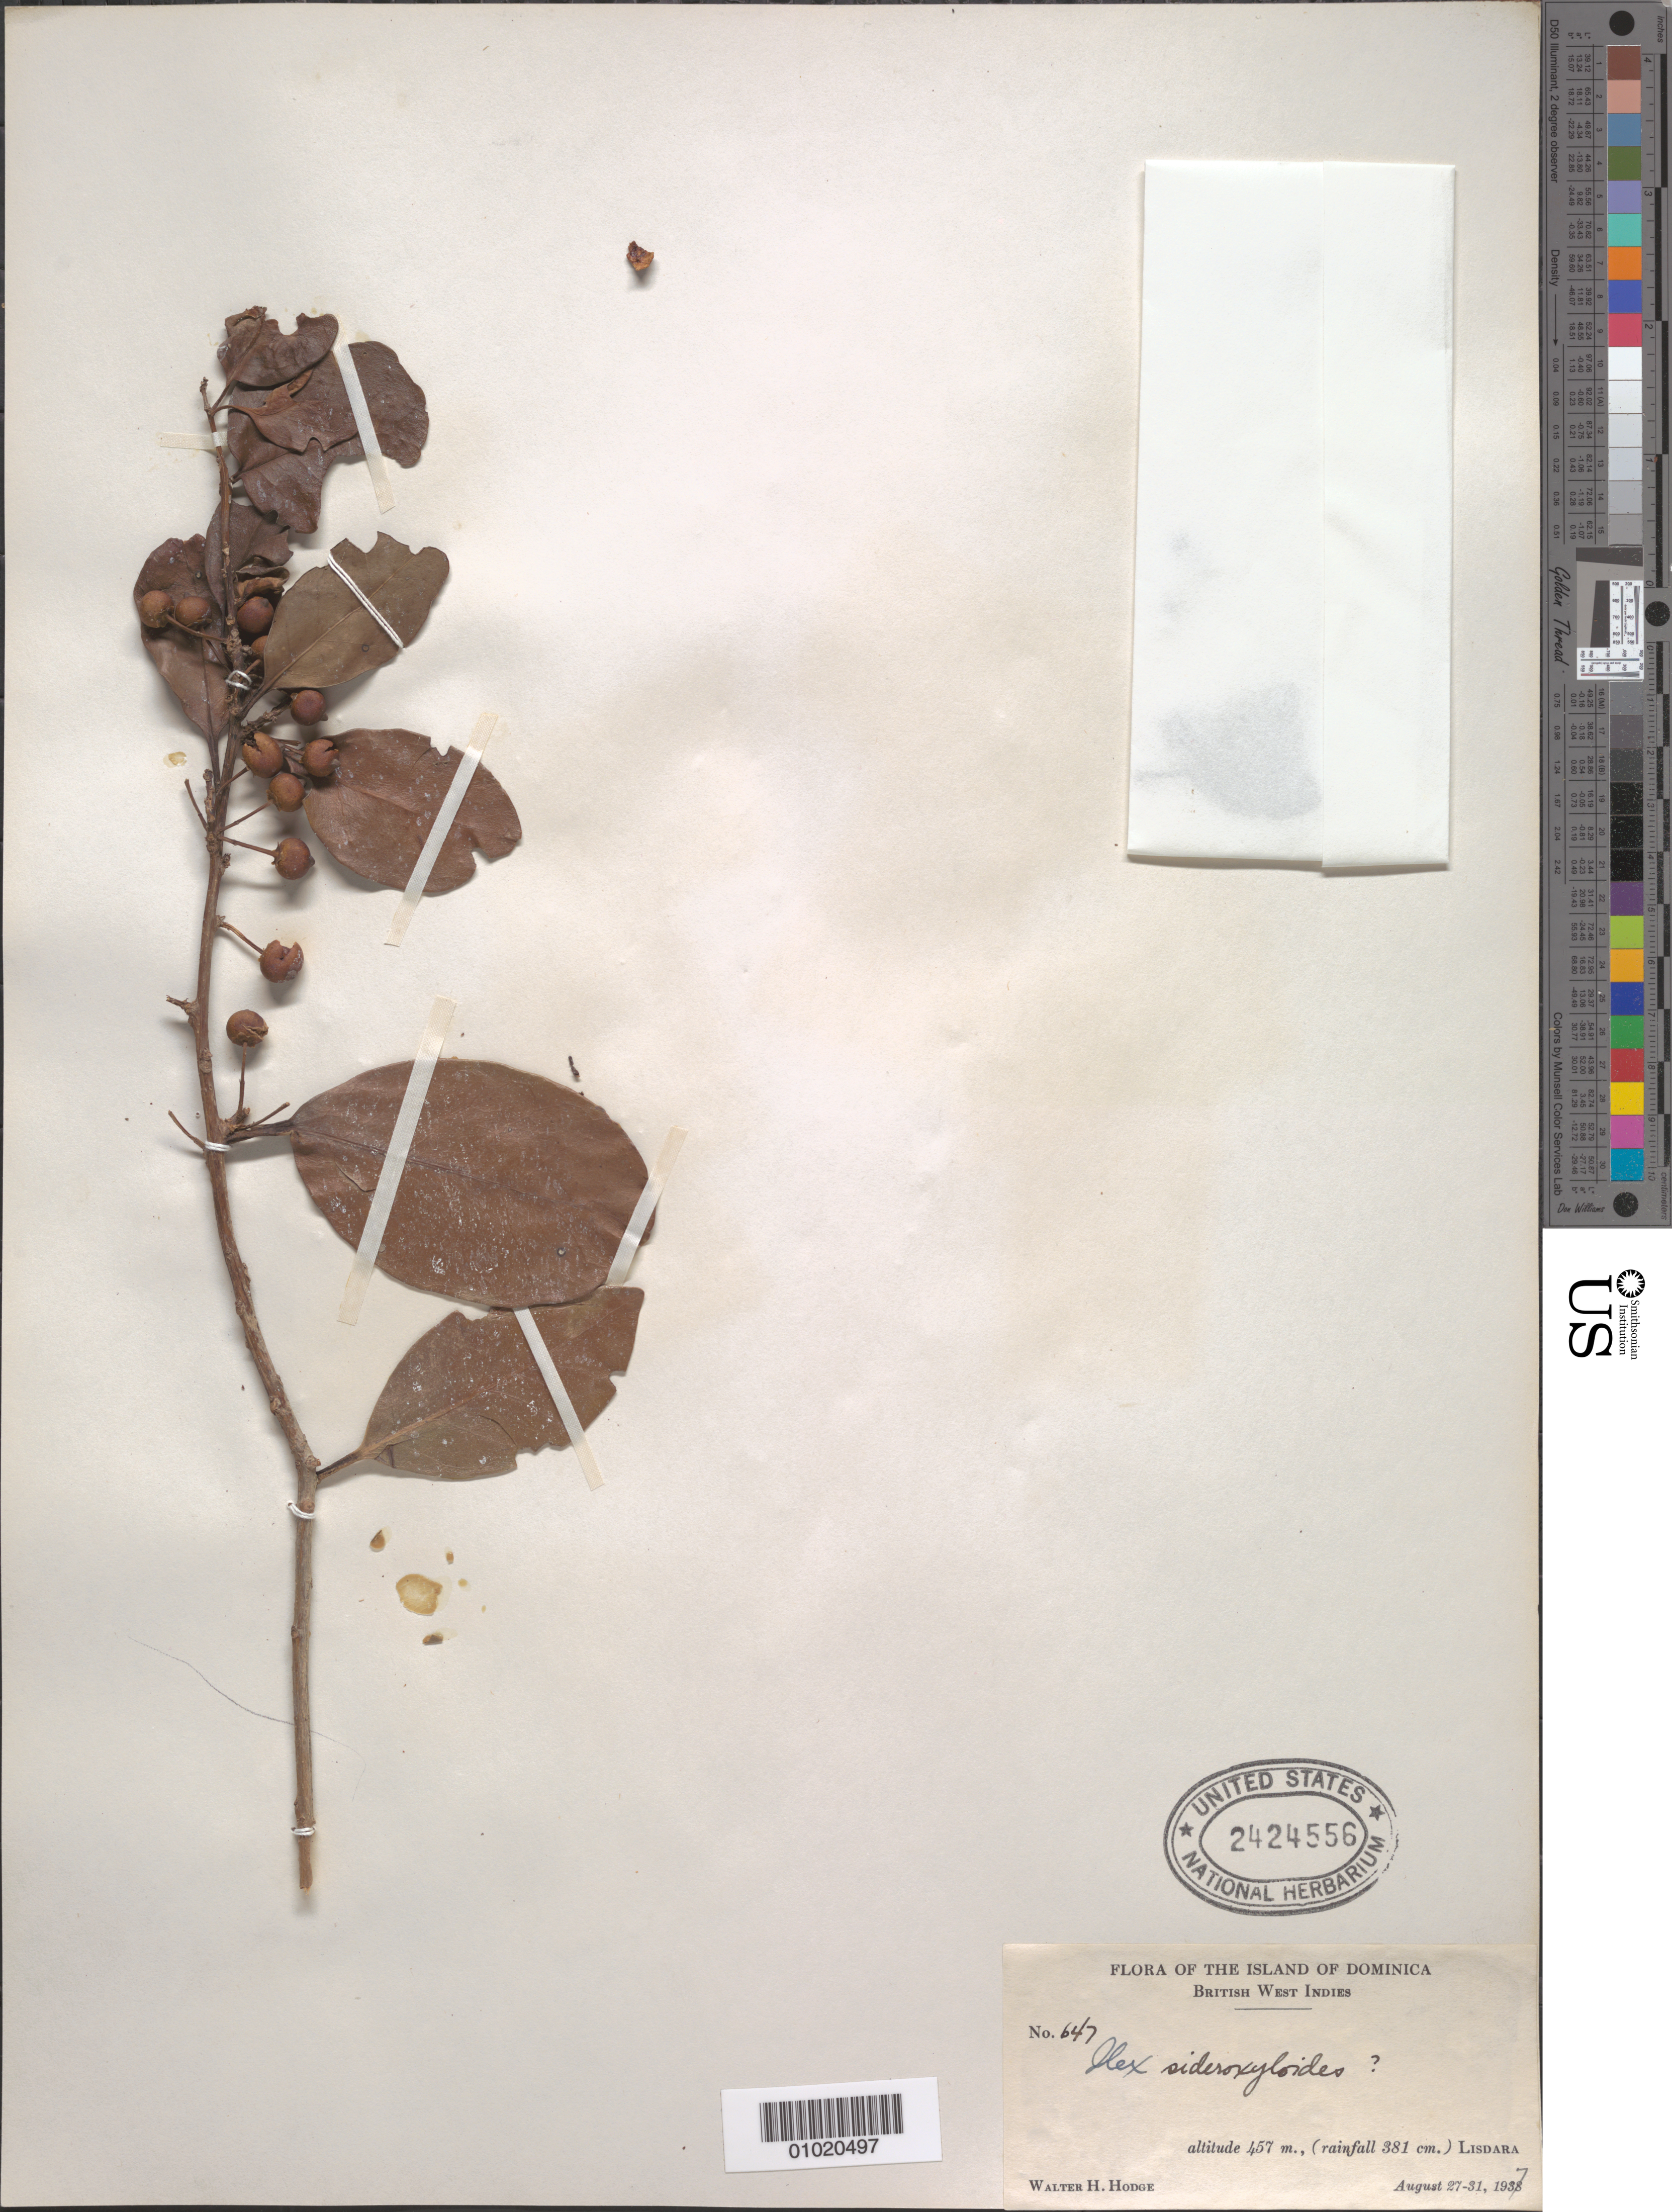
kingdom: Plantae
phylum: Tracheophyta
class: Magnoliopsida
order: Aquifoliales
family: Aquifoliaceae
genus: Ilex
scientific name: Ilex sideroxyloides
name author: (Sw.) Griseb.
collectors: W. Hodge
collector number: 647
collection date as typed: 27 Aug 1937 to 31 Aug 1937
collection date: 1937-08-27/1937-08-31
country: Dominica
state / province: St. Patrick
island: Dominica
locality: Lisdara.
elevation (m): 457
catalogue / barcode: US 2424556